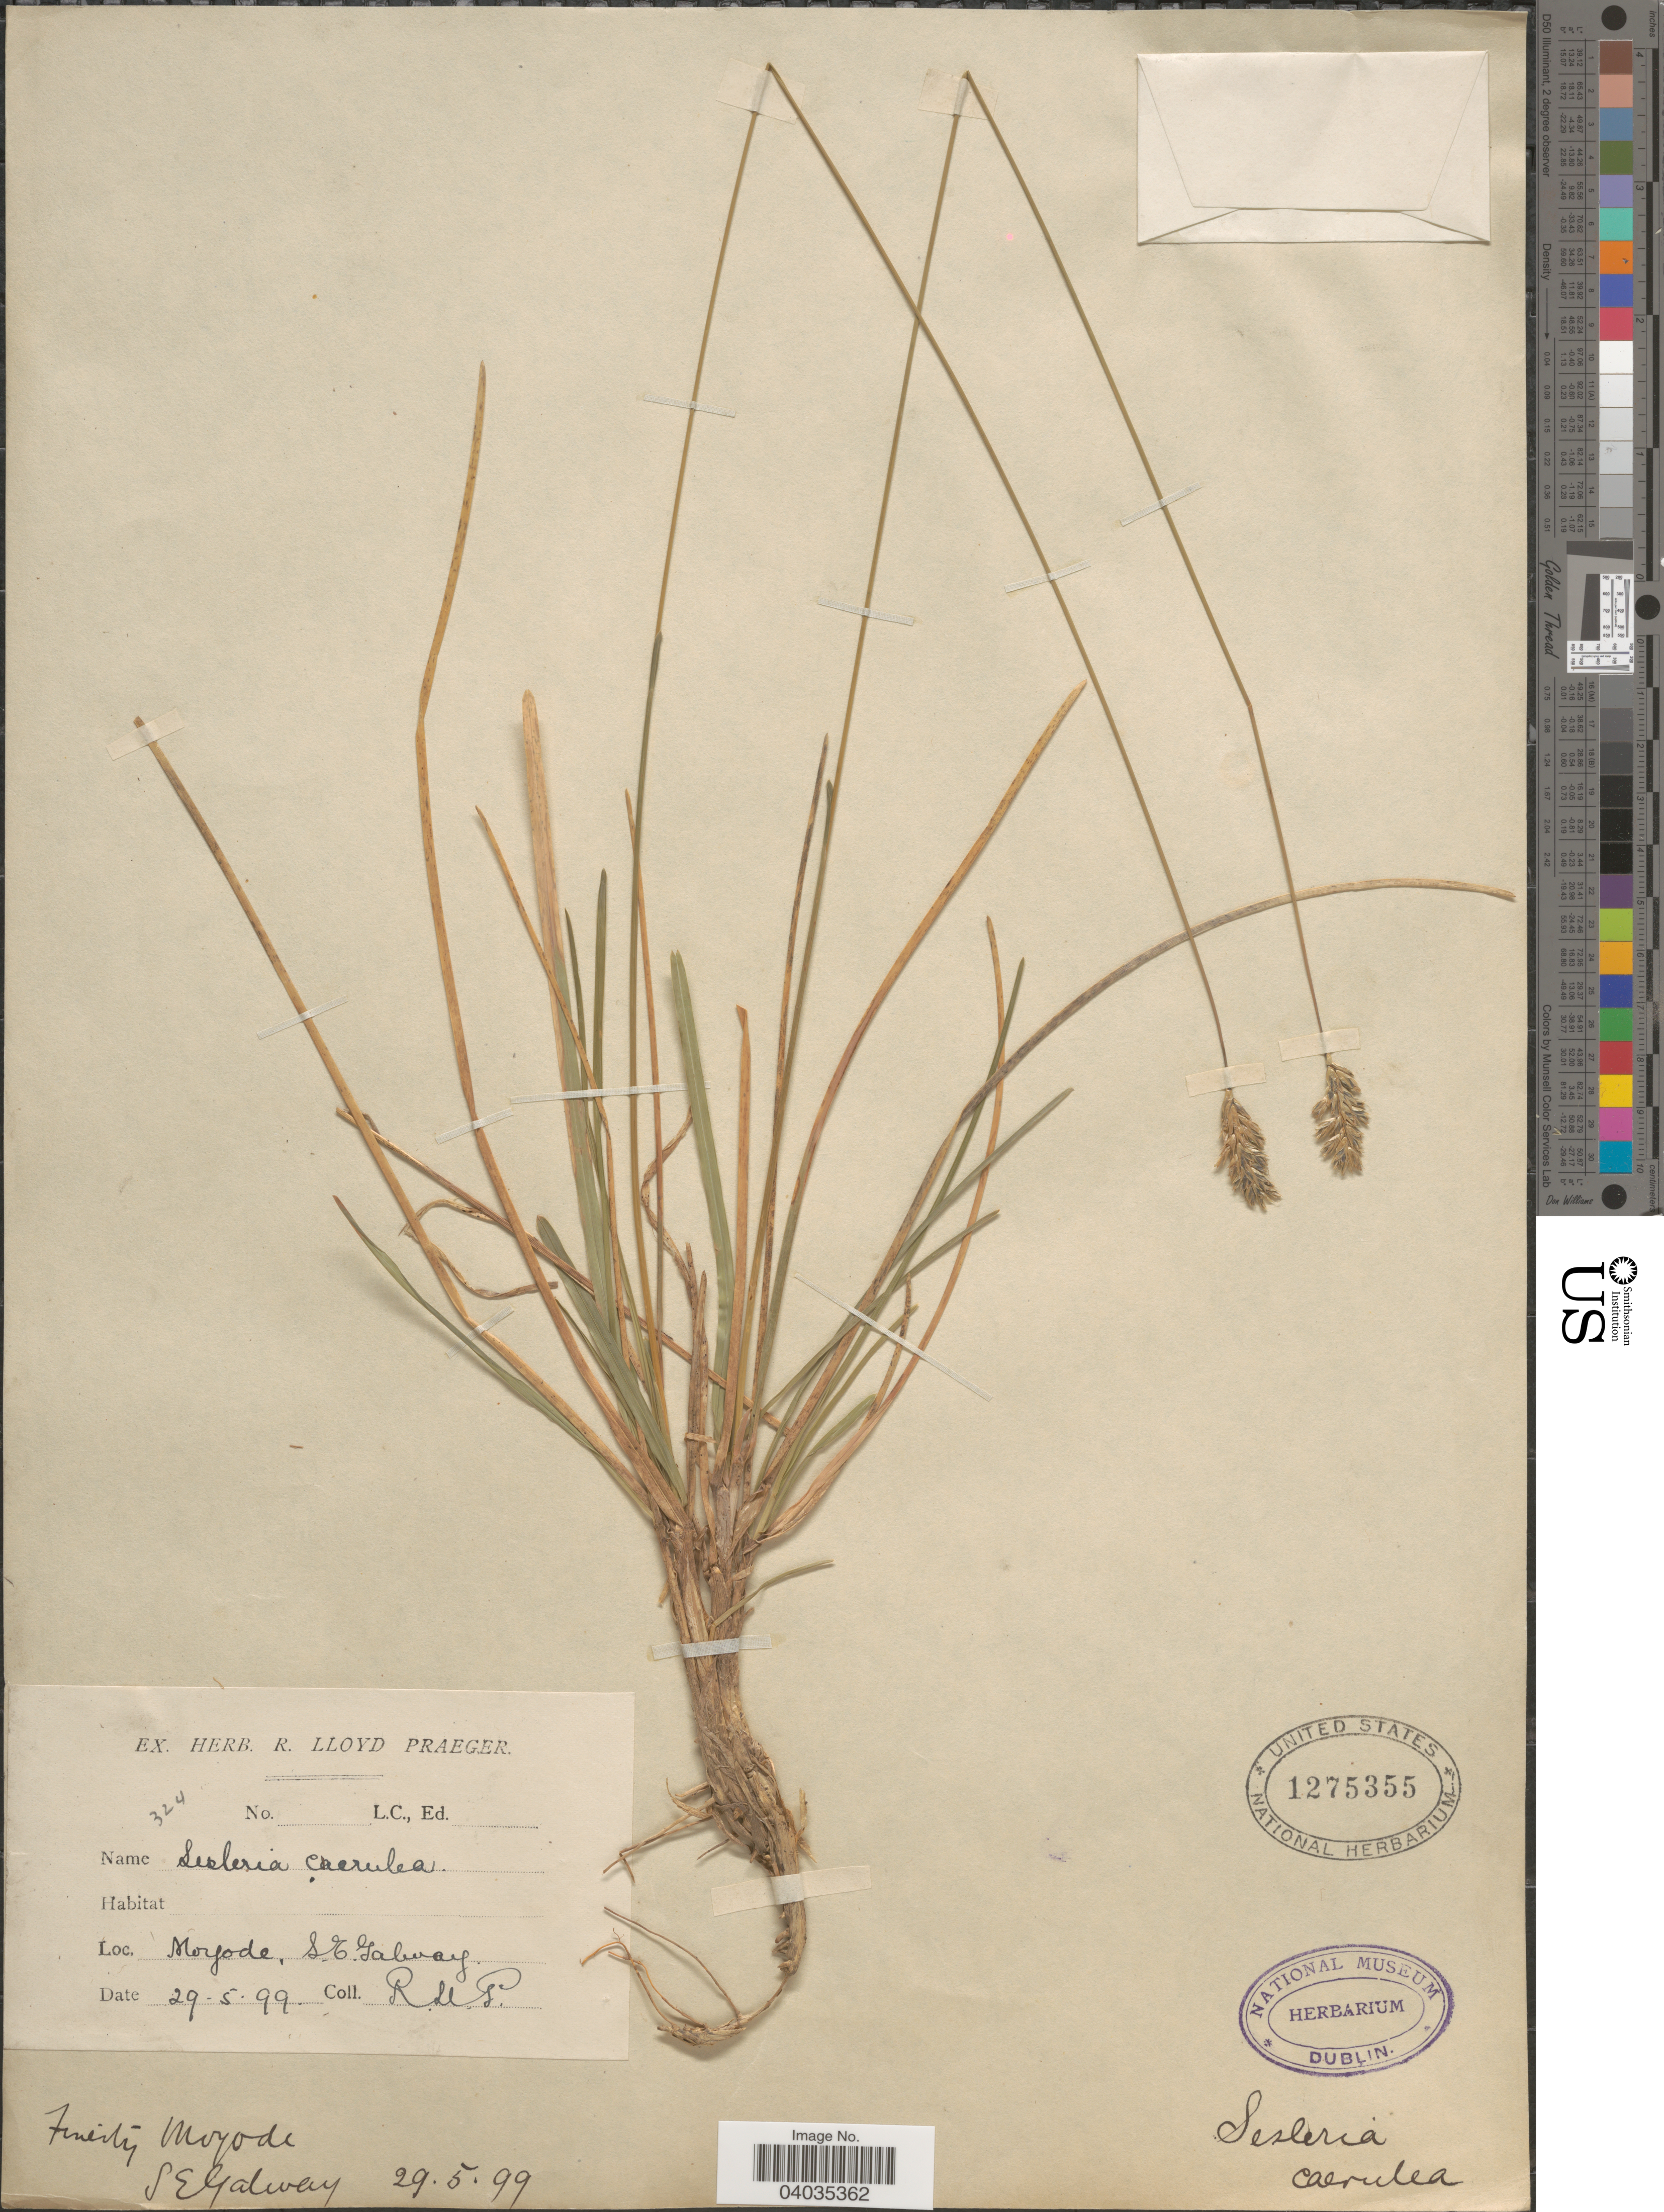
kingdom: Plantae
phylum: Tracheophyta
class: Liliopsida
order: Poales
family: Poaceae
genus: Sesleria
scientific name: Sesleria caerulea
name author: (L.) Ard.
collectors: R. Praeger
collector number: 324?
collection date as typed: Transcribed d/m/y: 29/5/99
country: Ireland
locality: Moyode, S. E. Galway.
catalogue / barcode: US 1275355